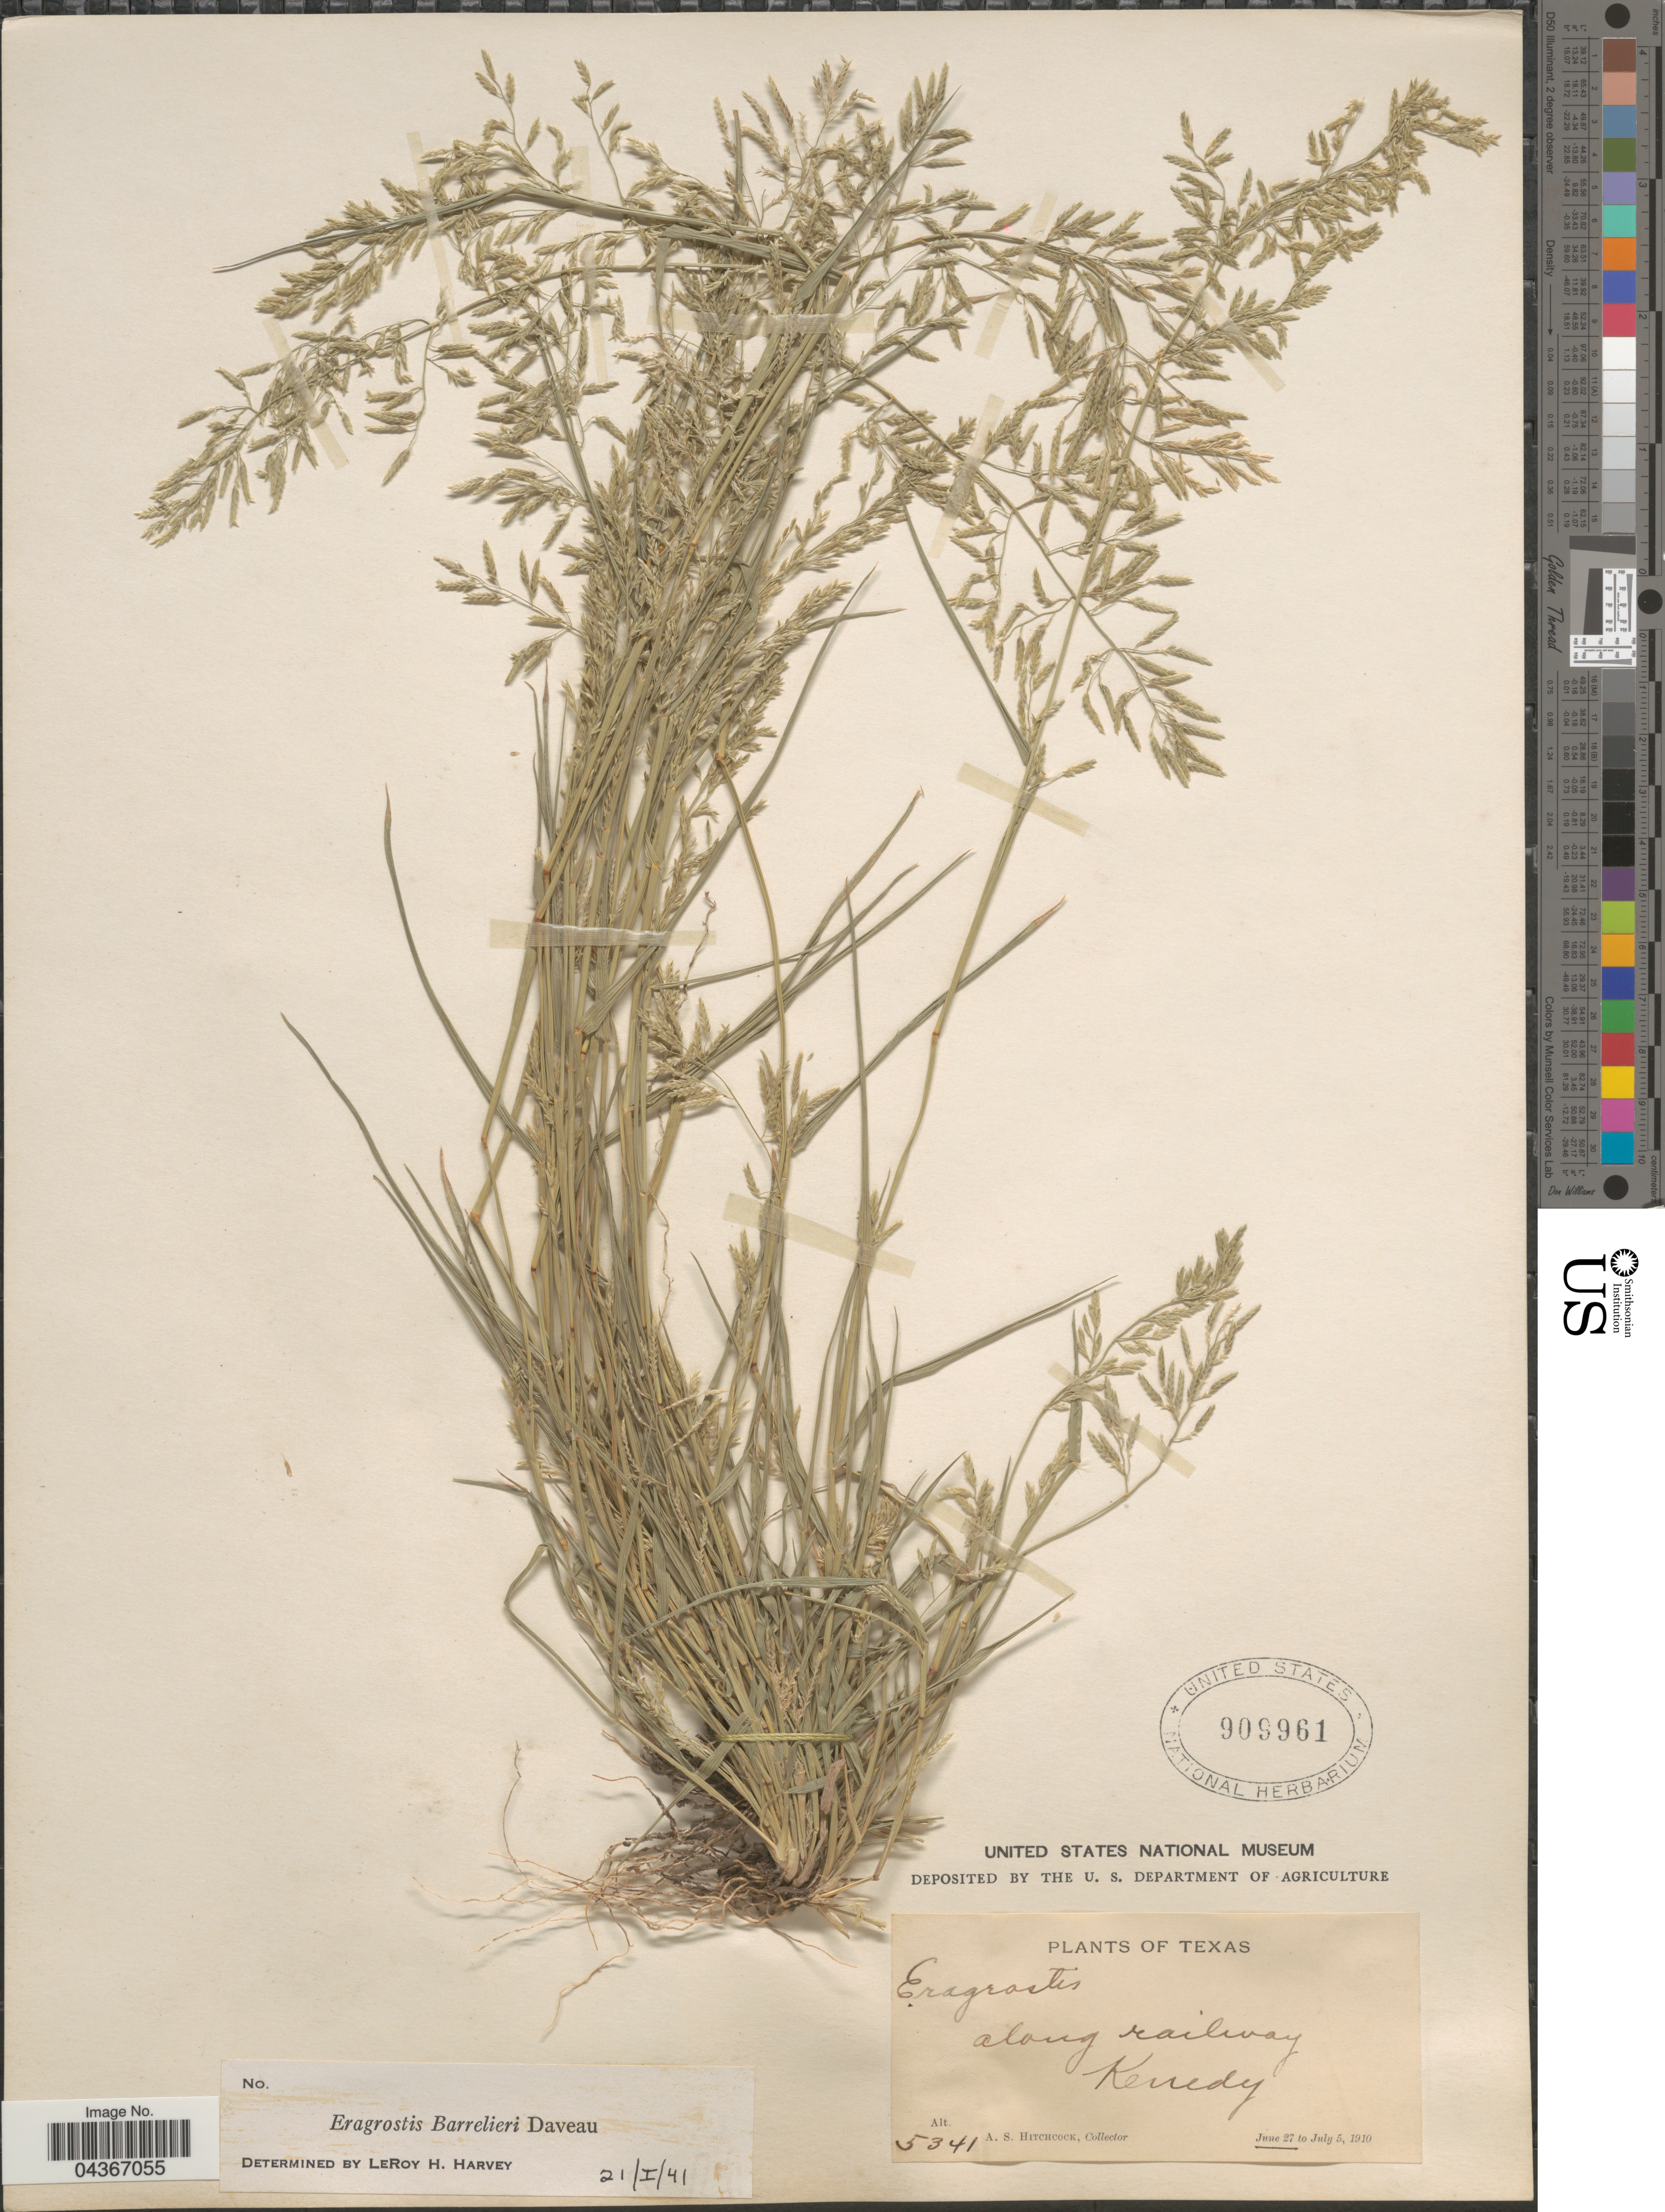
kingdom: Plantae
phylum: Tracheophyta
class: Liliopsida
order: Poales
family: Poaceae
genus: Eragrostis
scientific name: Eragrostis barrelieri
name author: Daveau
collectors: A. S. Hitchcock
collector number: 5341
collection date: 1910-06-27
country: United States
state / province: Texas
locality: Along railway. Kenedy.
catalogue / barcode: US 909961